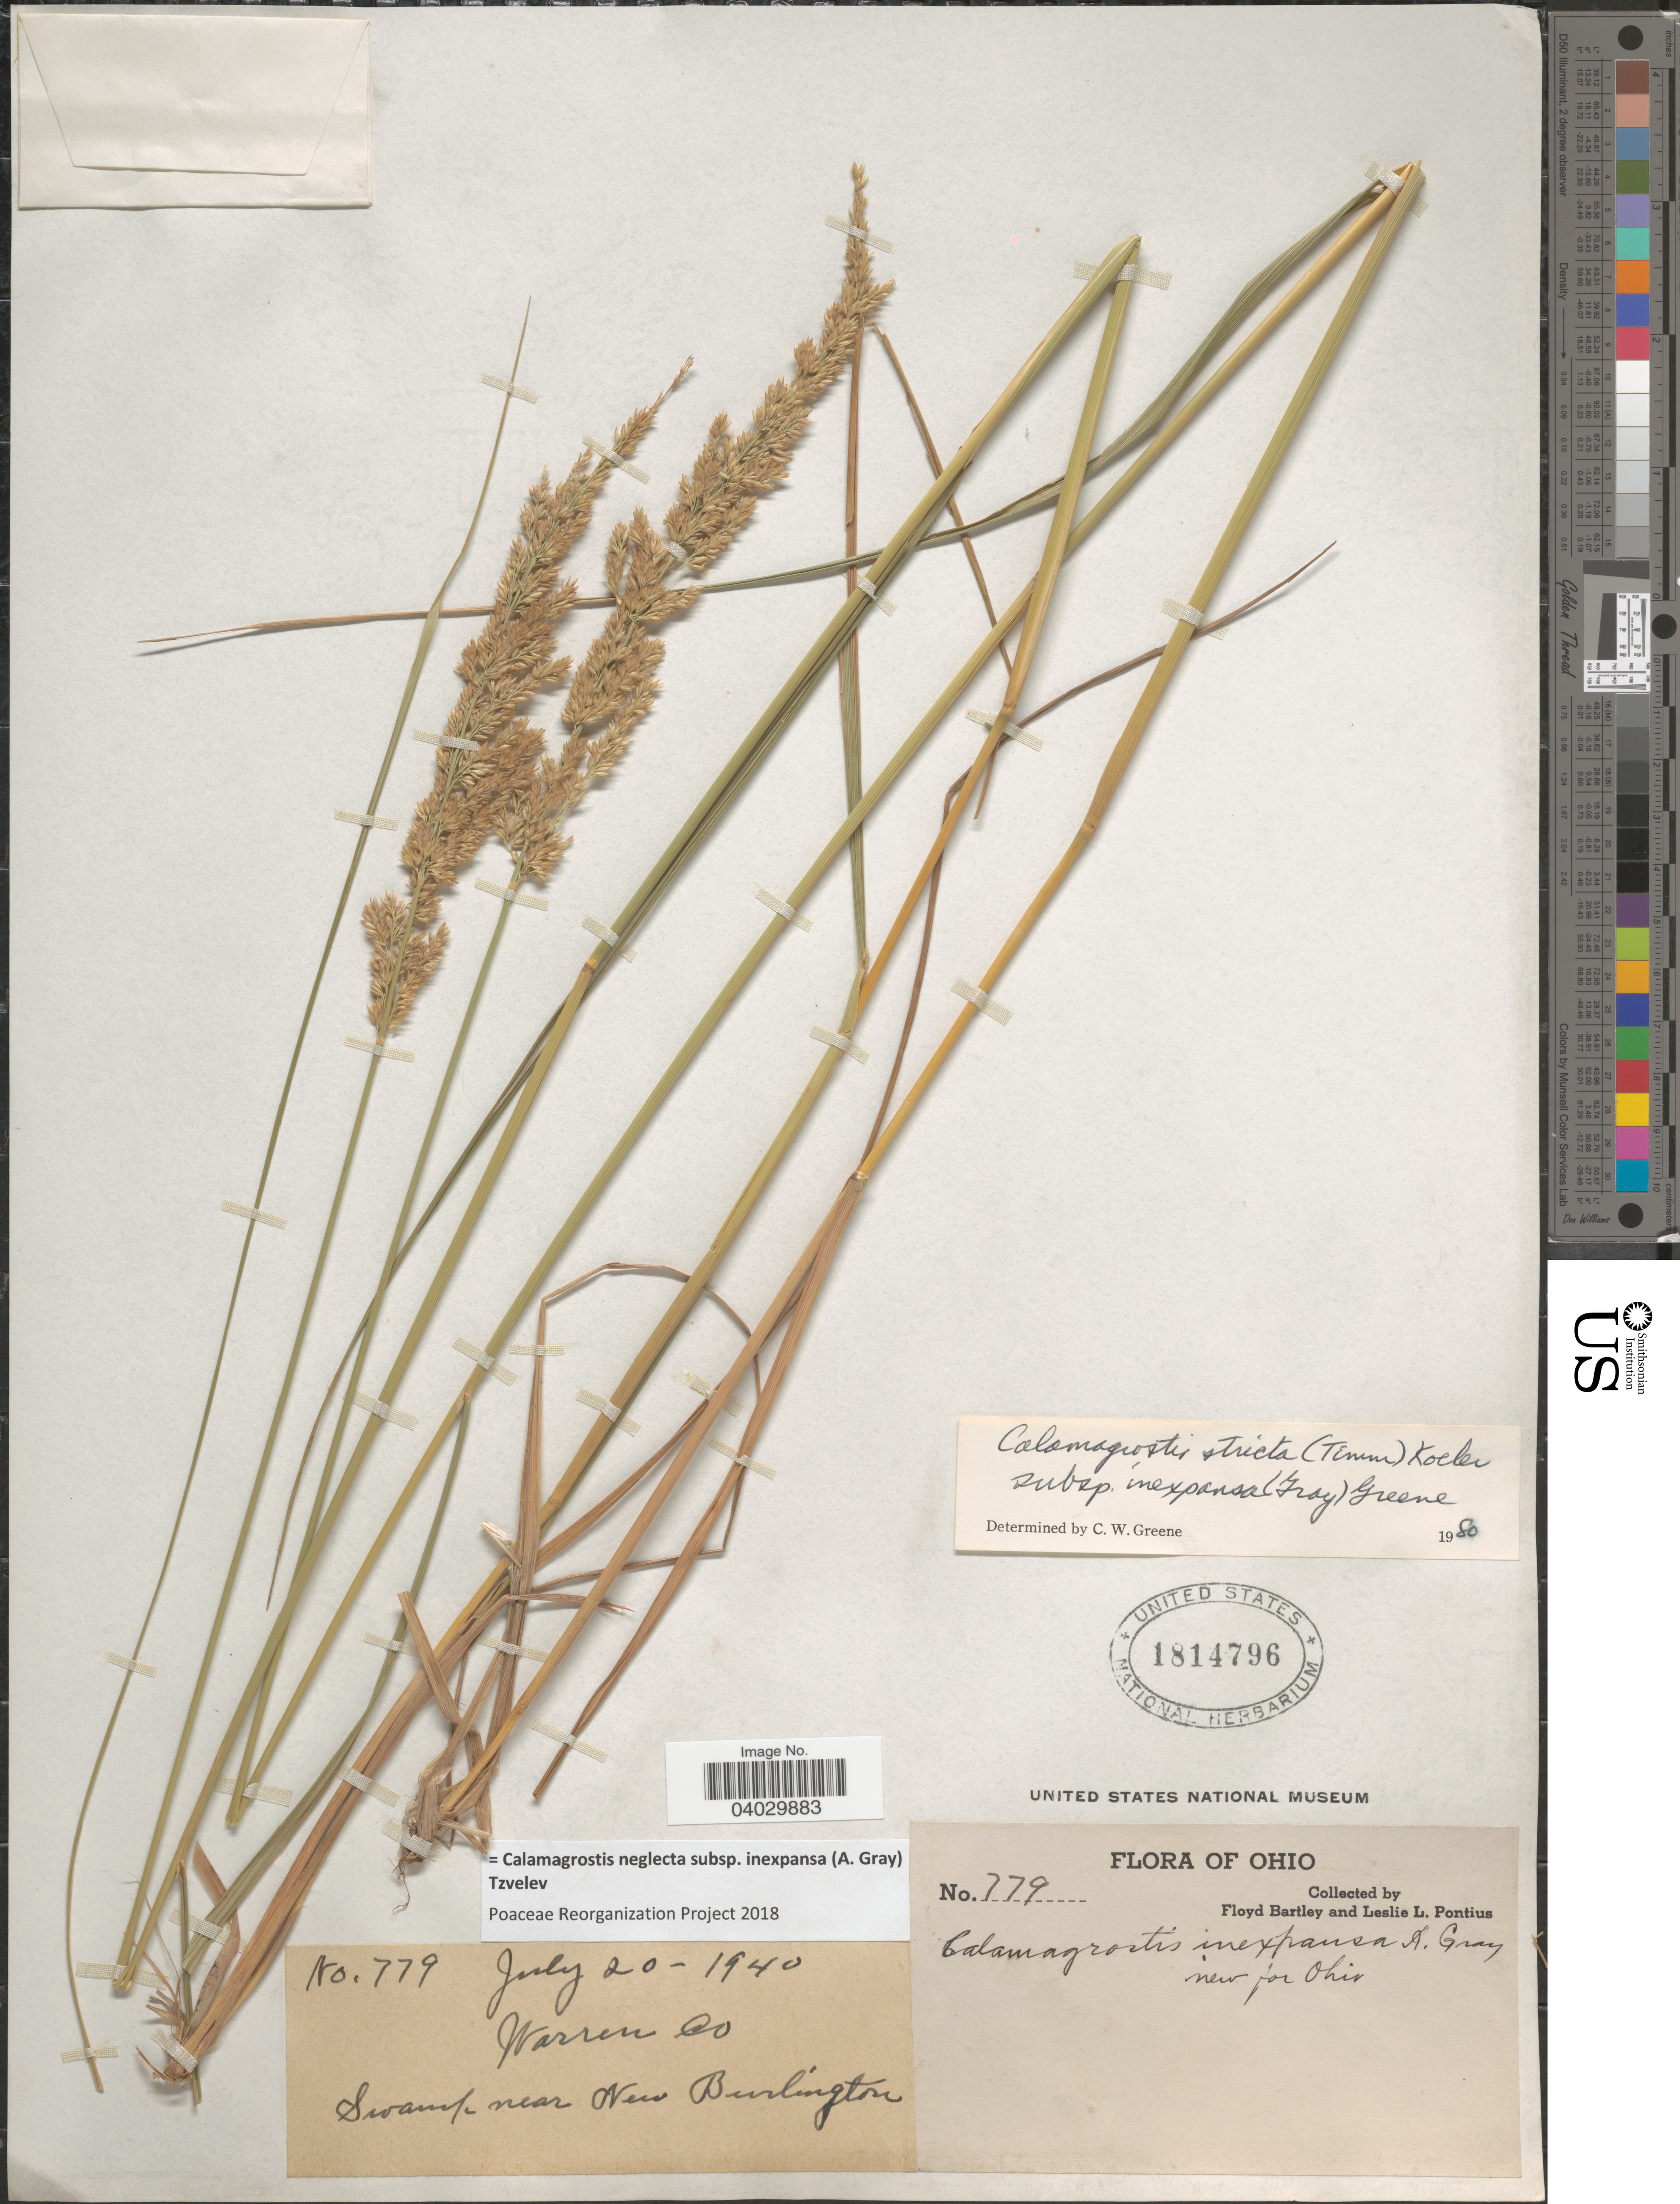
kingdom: Plantae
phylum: Tracheophyta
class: Liliopsida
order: Poales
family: Poaceae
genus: Calamagrostis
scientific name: Calamagrostis neglecta subsp. inexpansa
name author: (A. Gray) Tzvelev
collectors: F. Bartley & L. Pontius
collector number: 779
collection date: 1940-07-20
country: United States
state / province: Ohio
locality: Warren Co. Swamp near New Burlington.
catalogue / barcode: US 1814796